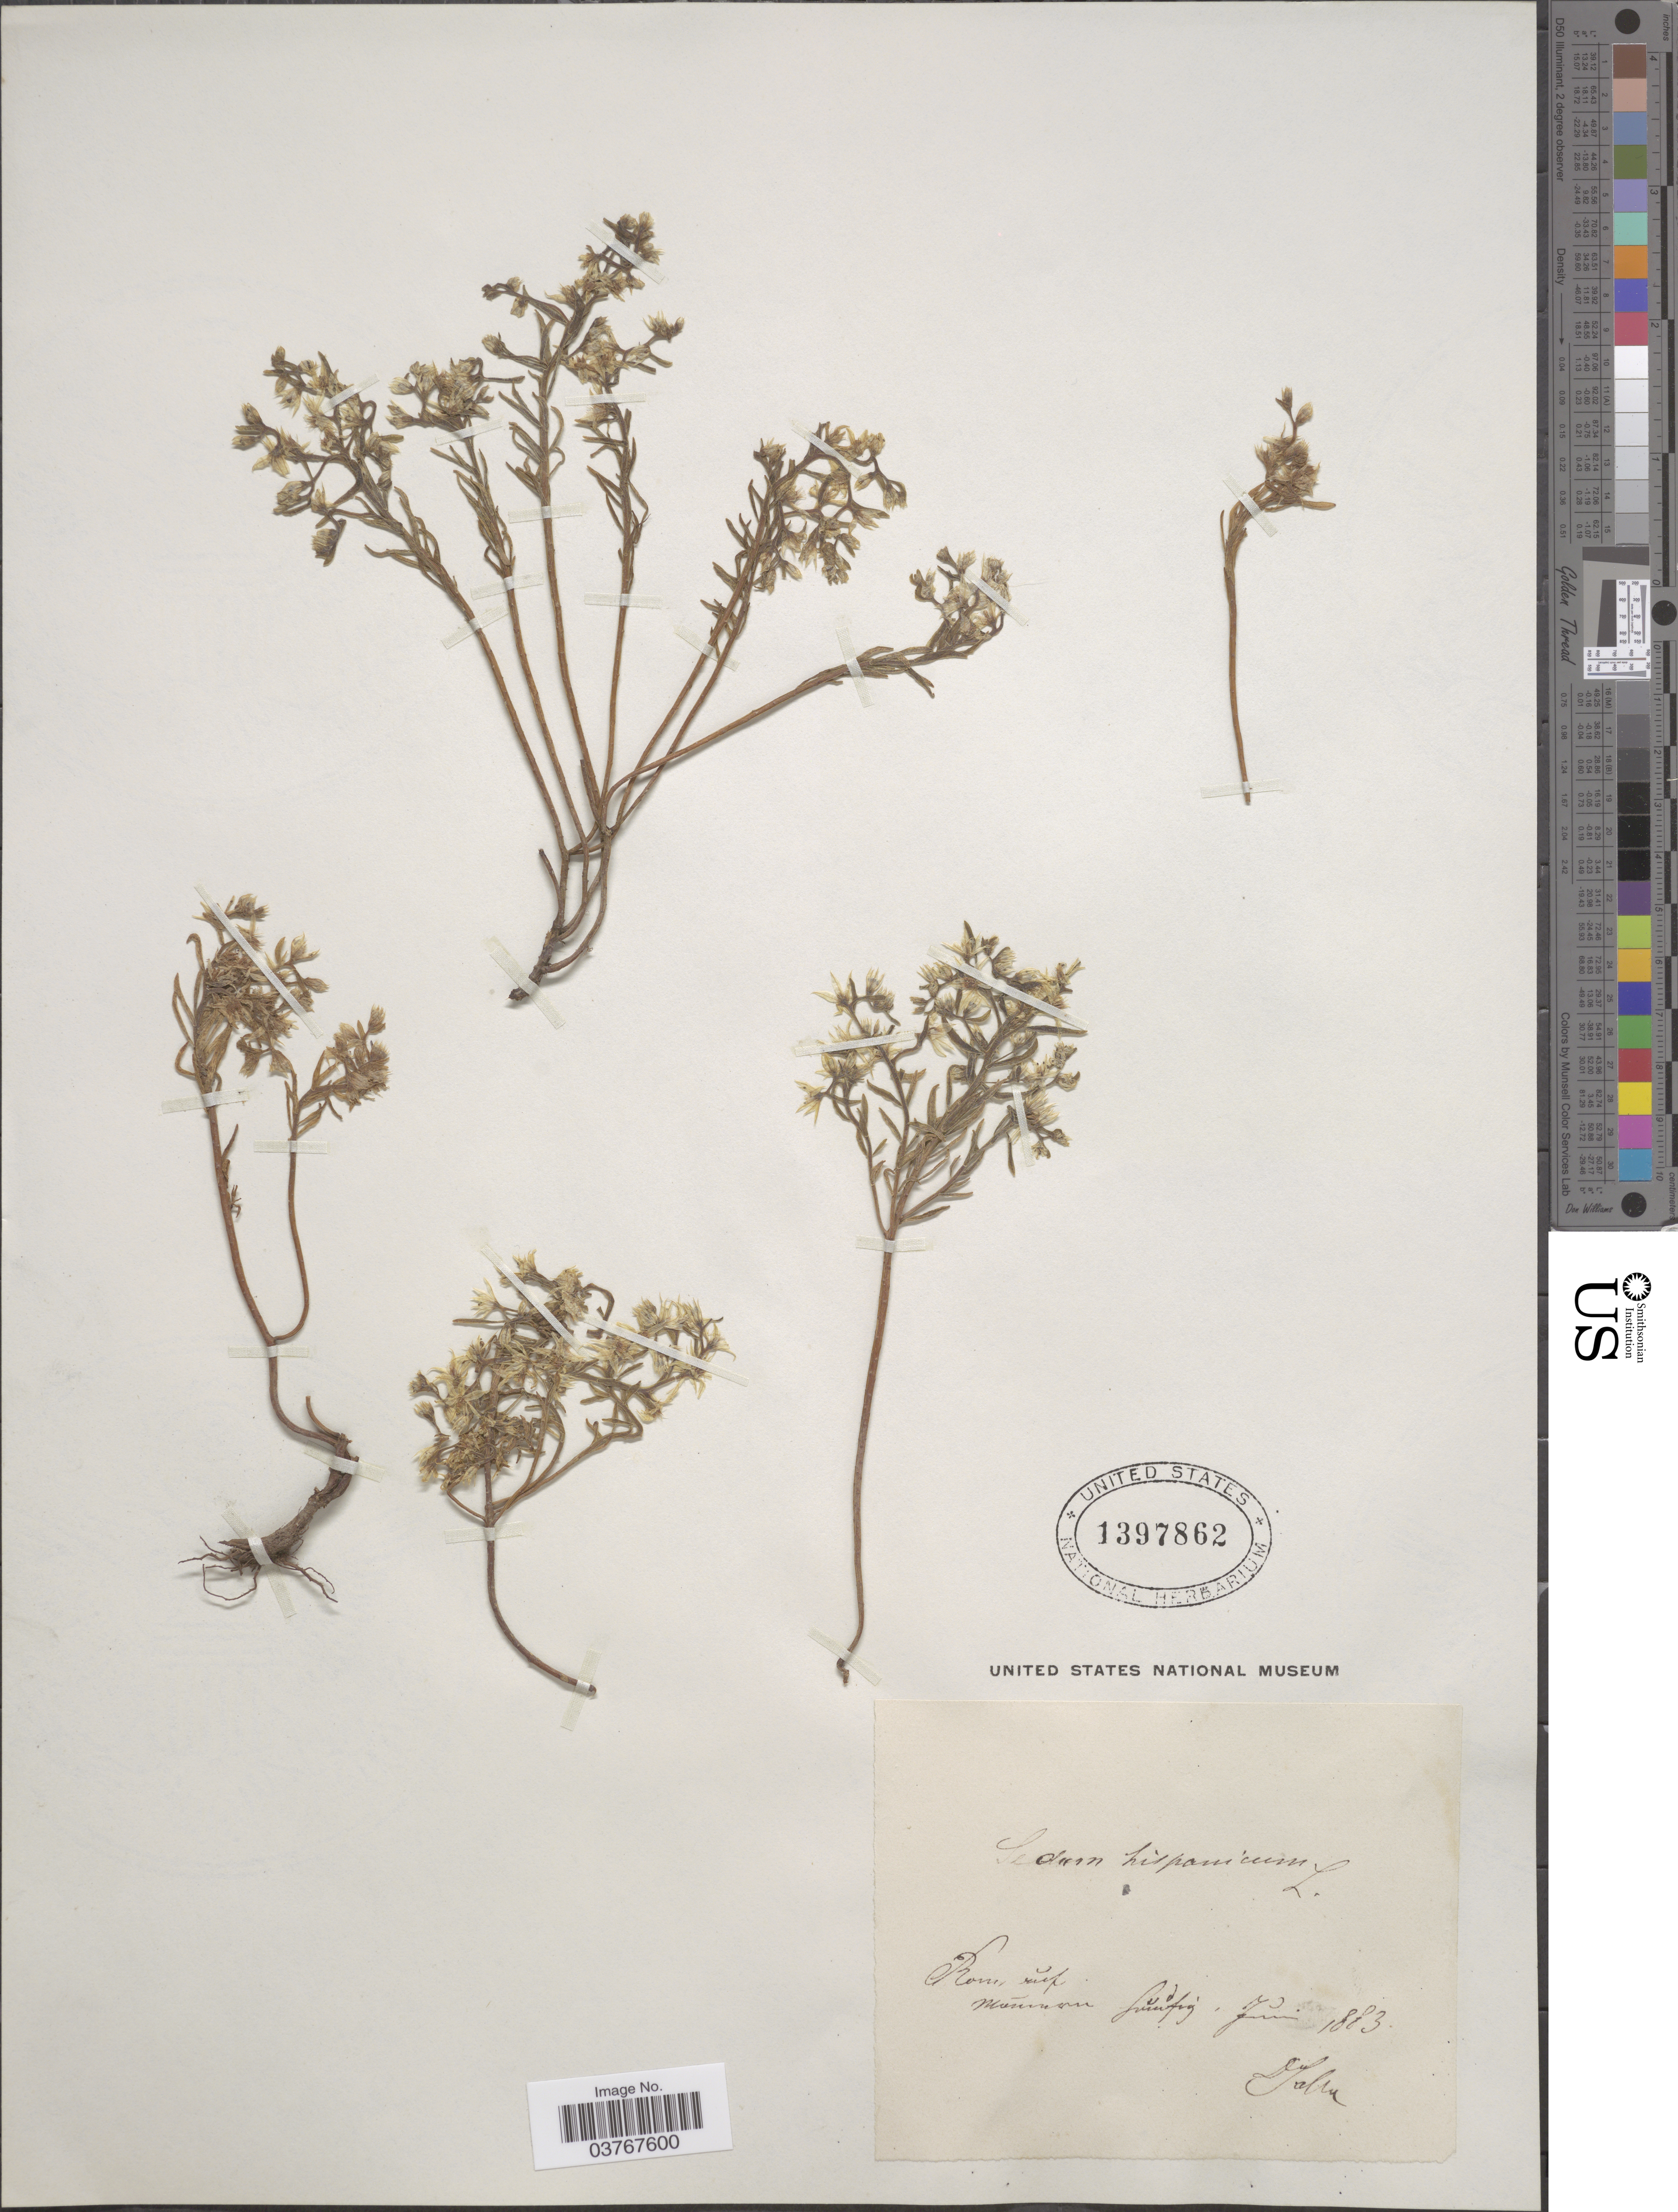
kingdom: Plantae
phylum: Tracheophyta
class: Magnoliopsida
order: Saxifragales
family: Crassulaceae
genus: Sedum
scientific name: Sedum hispanicum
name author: L.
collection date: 1883-06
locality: [illegible text].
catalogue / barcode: US 1397862